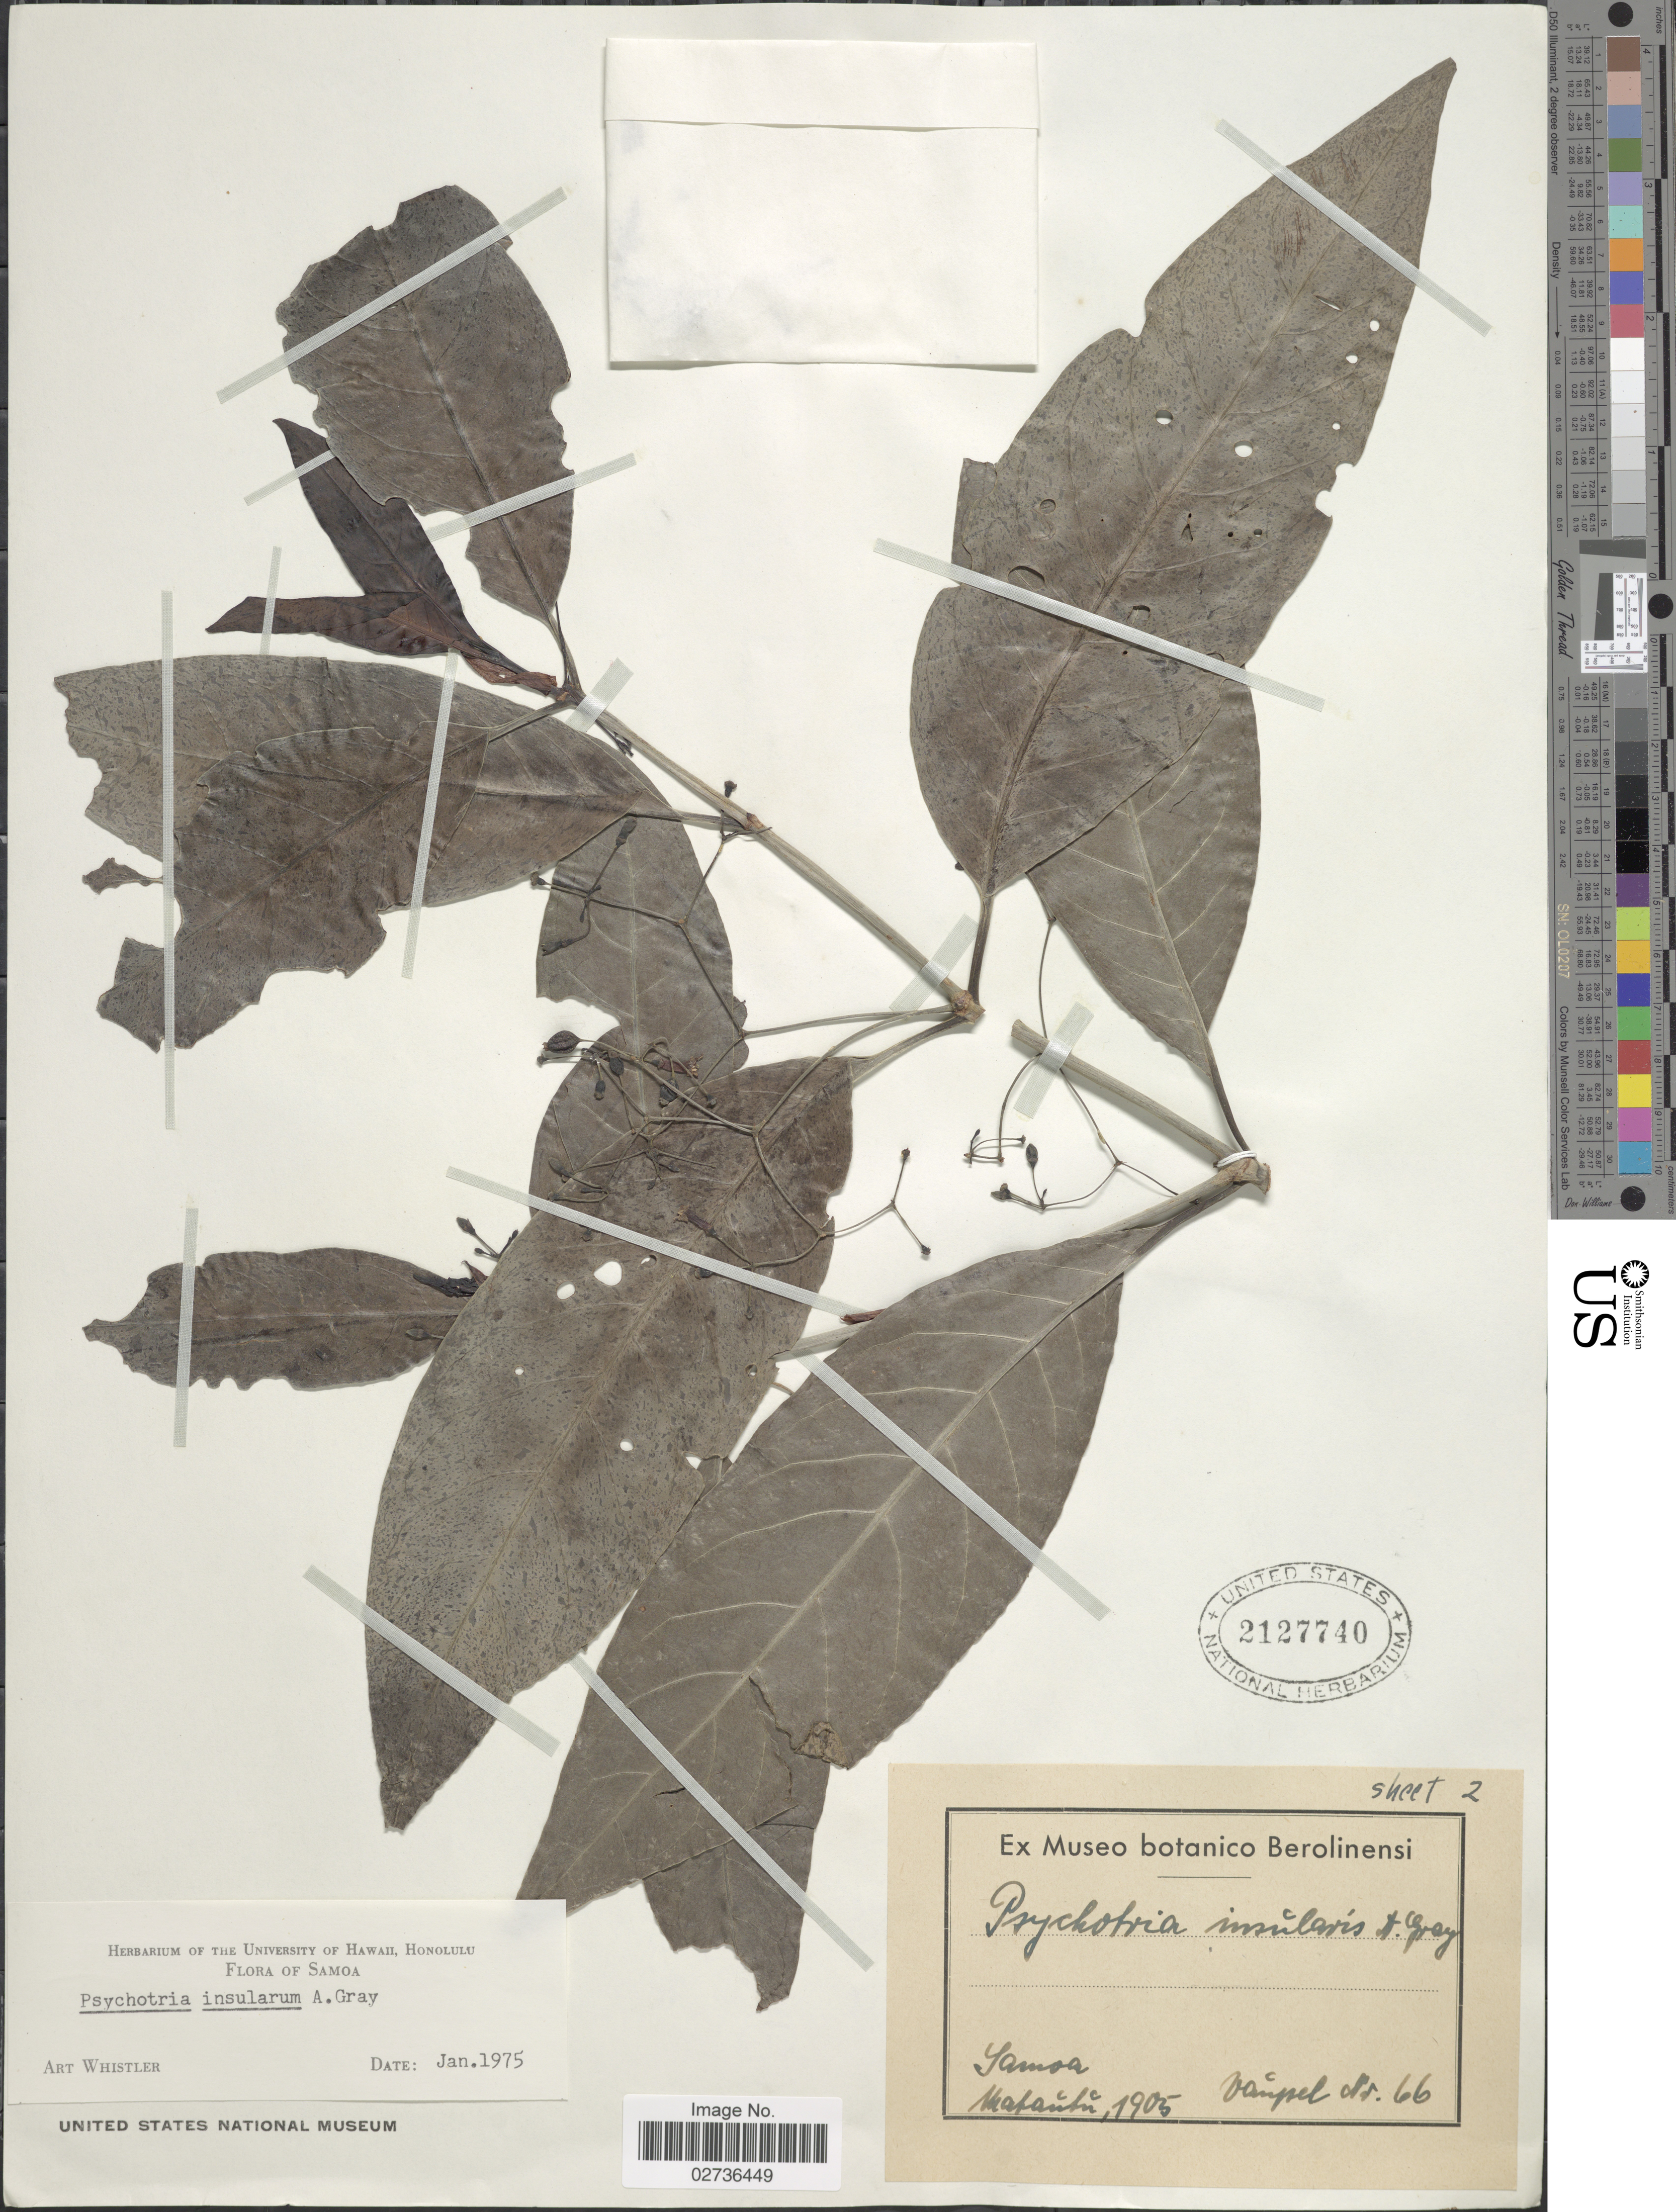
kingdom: Plantae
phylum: Tracheophyta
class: Magnoliopsida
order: Gentianales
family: Rubiaceae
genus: Psychotria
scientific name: Psychotria insularum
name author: A. Gray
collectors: Vaupel, --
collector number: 66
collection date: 1905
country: Samoa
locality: Samoa, Matautu.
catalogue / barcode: US 2127740